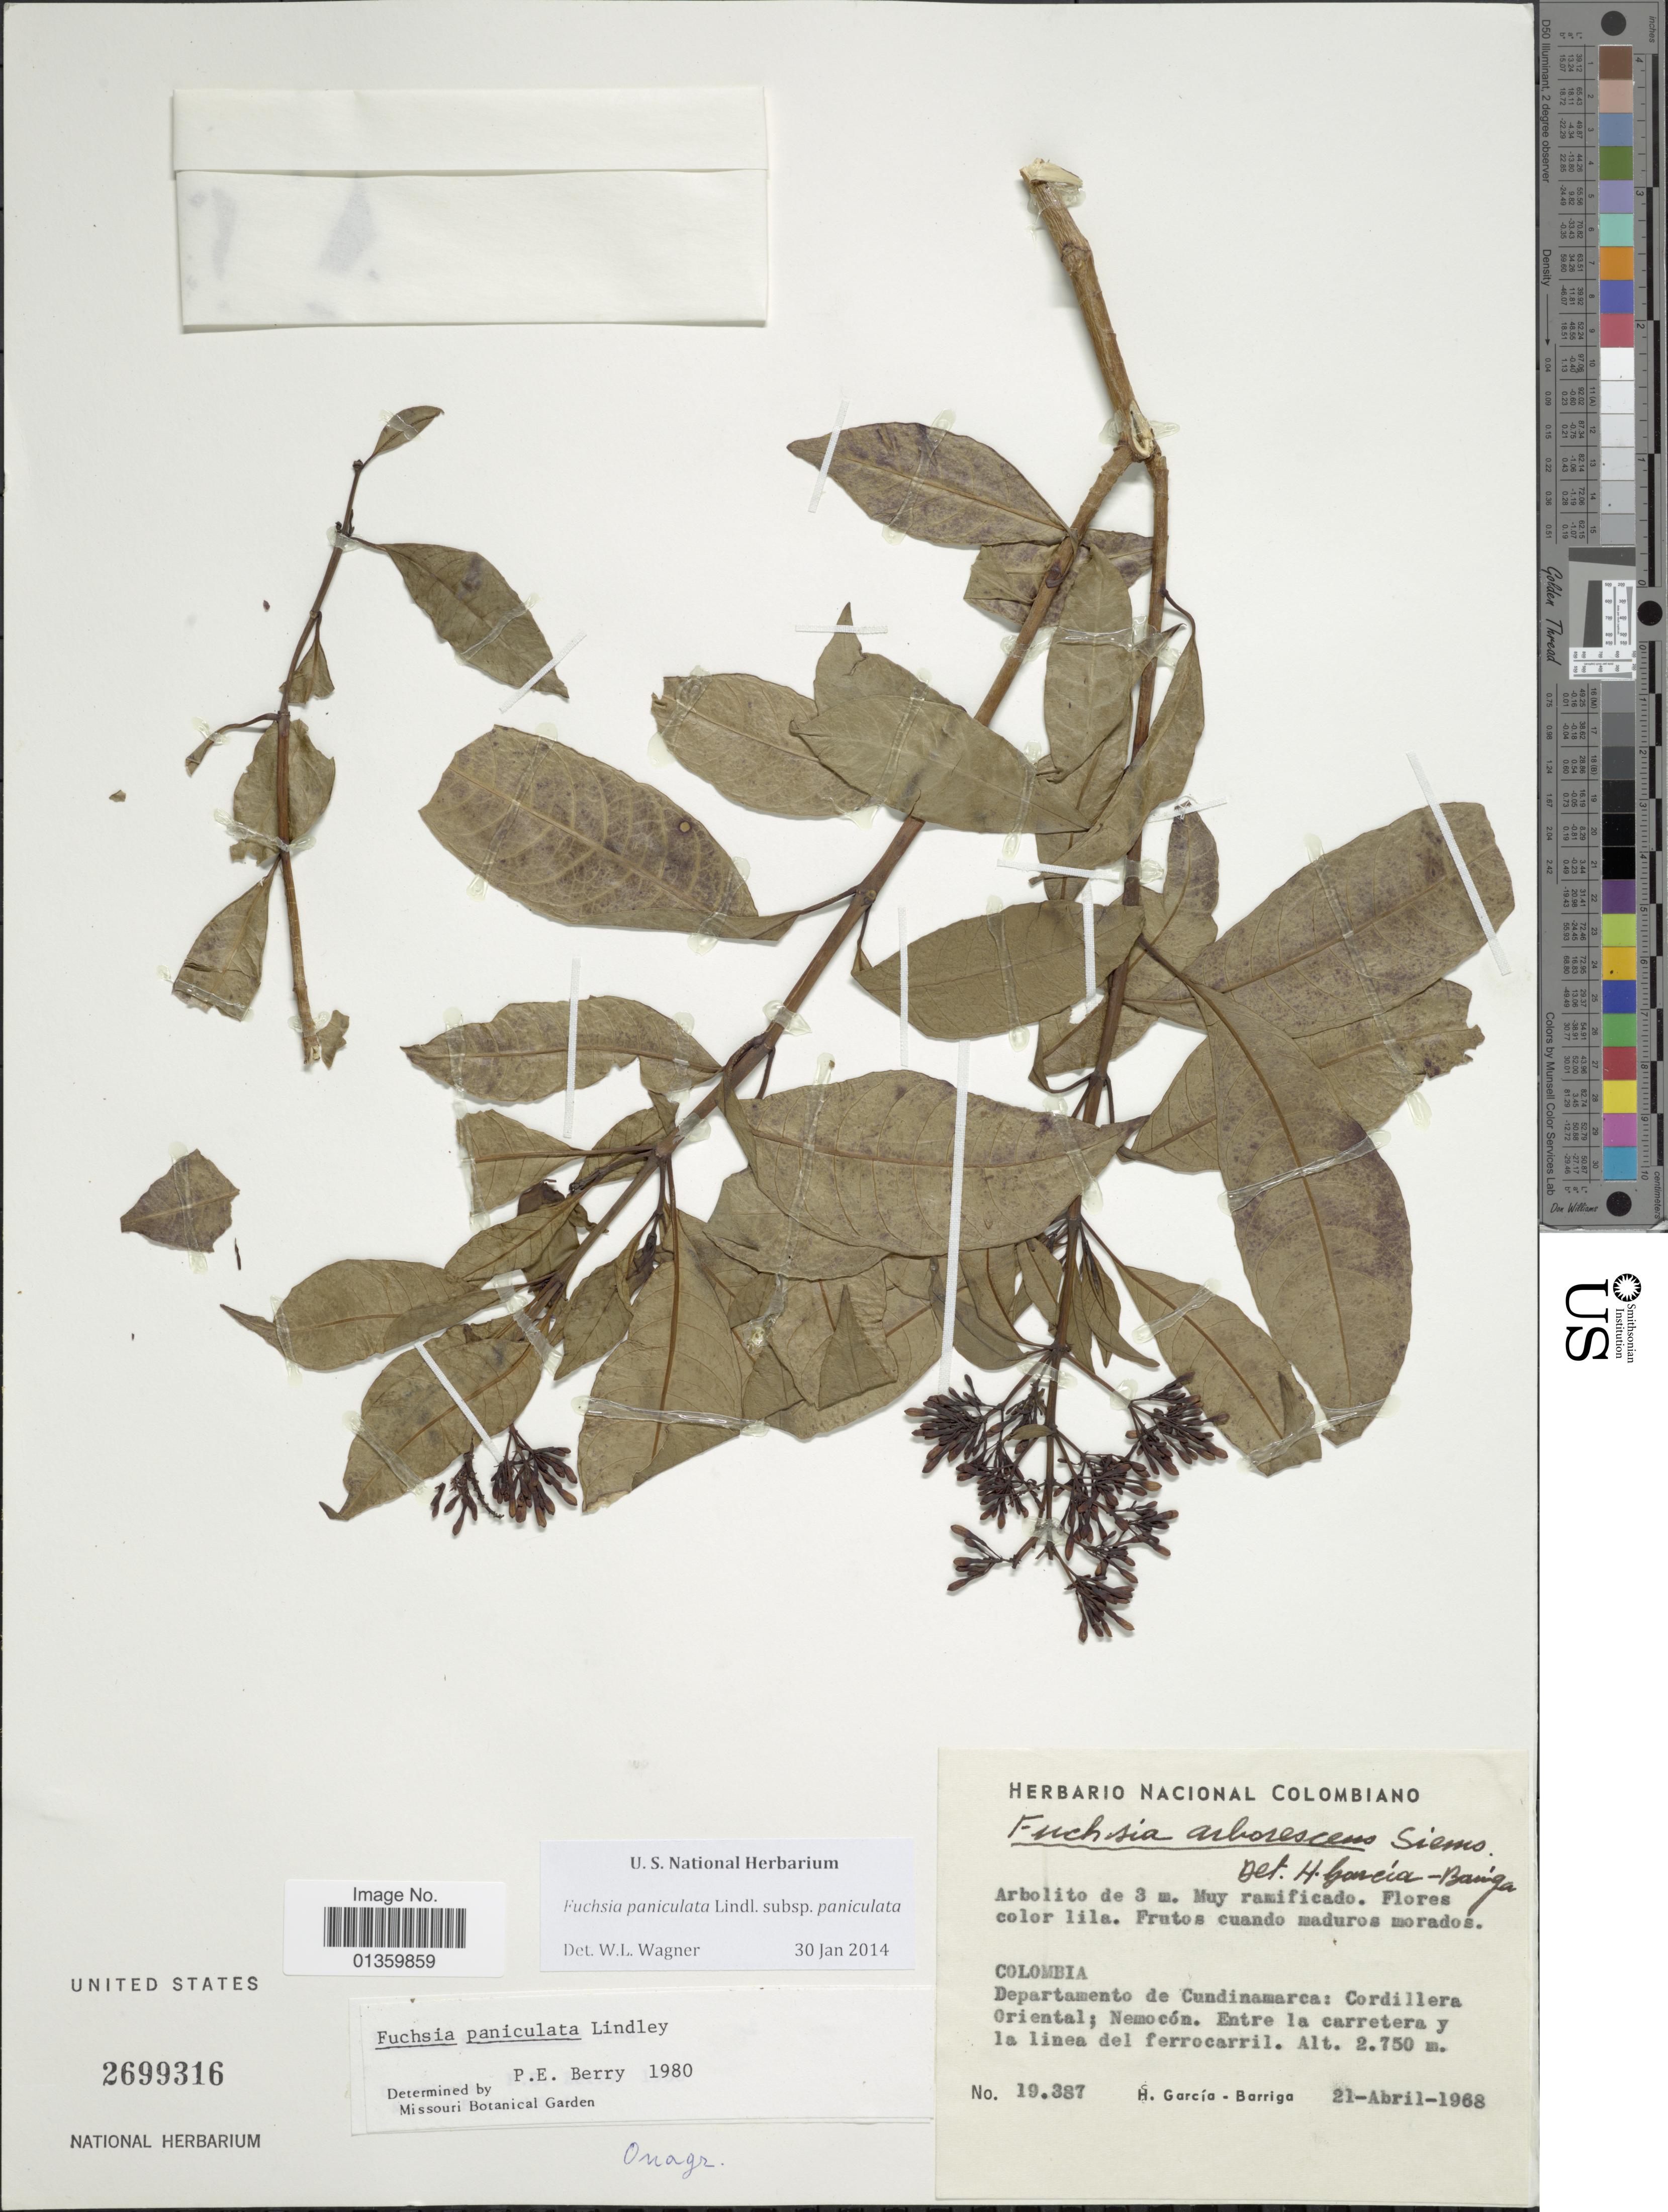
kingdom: Plantae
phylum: Tracheophyta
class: Magnoliopsida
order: Myrtales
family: Onagraceae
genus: Fuchsia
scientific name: Fuchsia paniculata subsp. paniculata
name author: Lindl.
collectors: H. García Barriga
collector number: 19387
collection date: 1968-04-21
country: Colombia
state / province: Cundinamarca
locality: Cordillera Oriental; Nemocón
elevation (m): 2750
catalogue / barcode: US 2699316